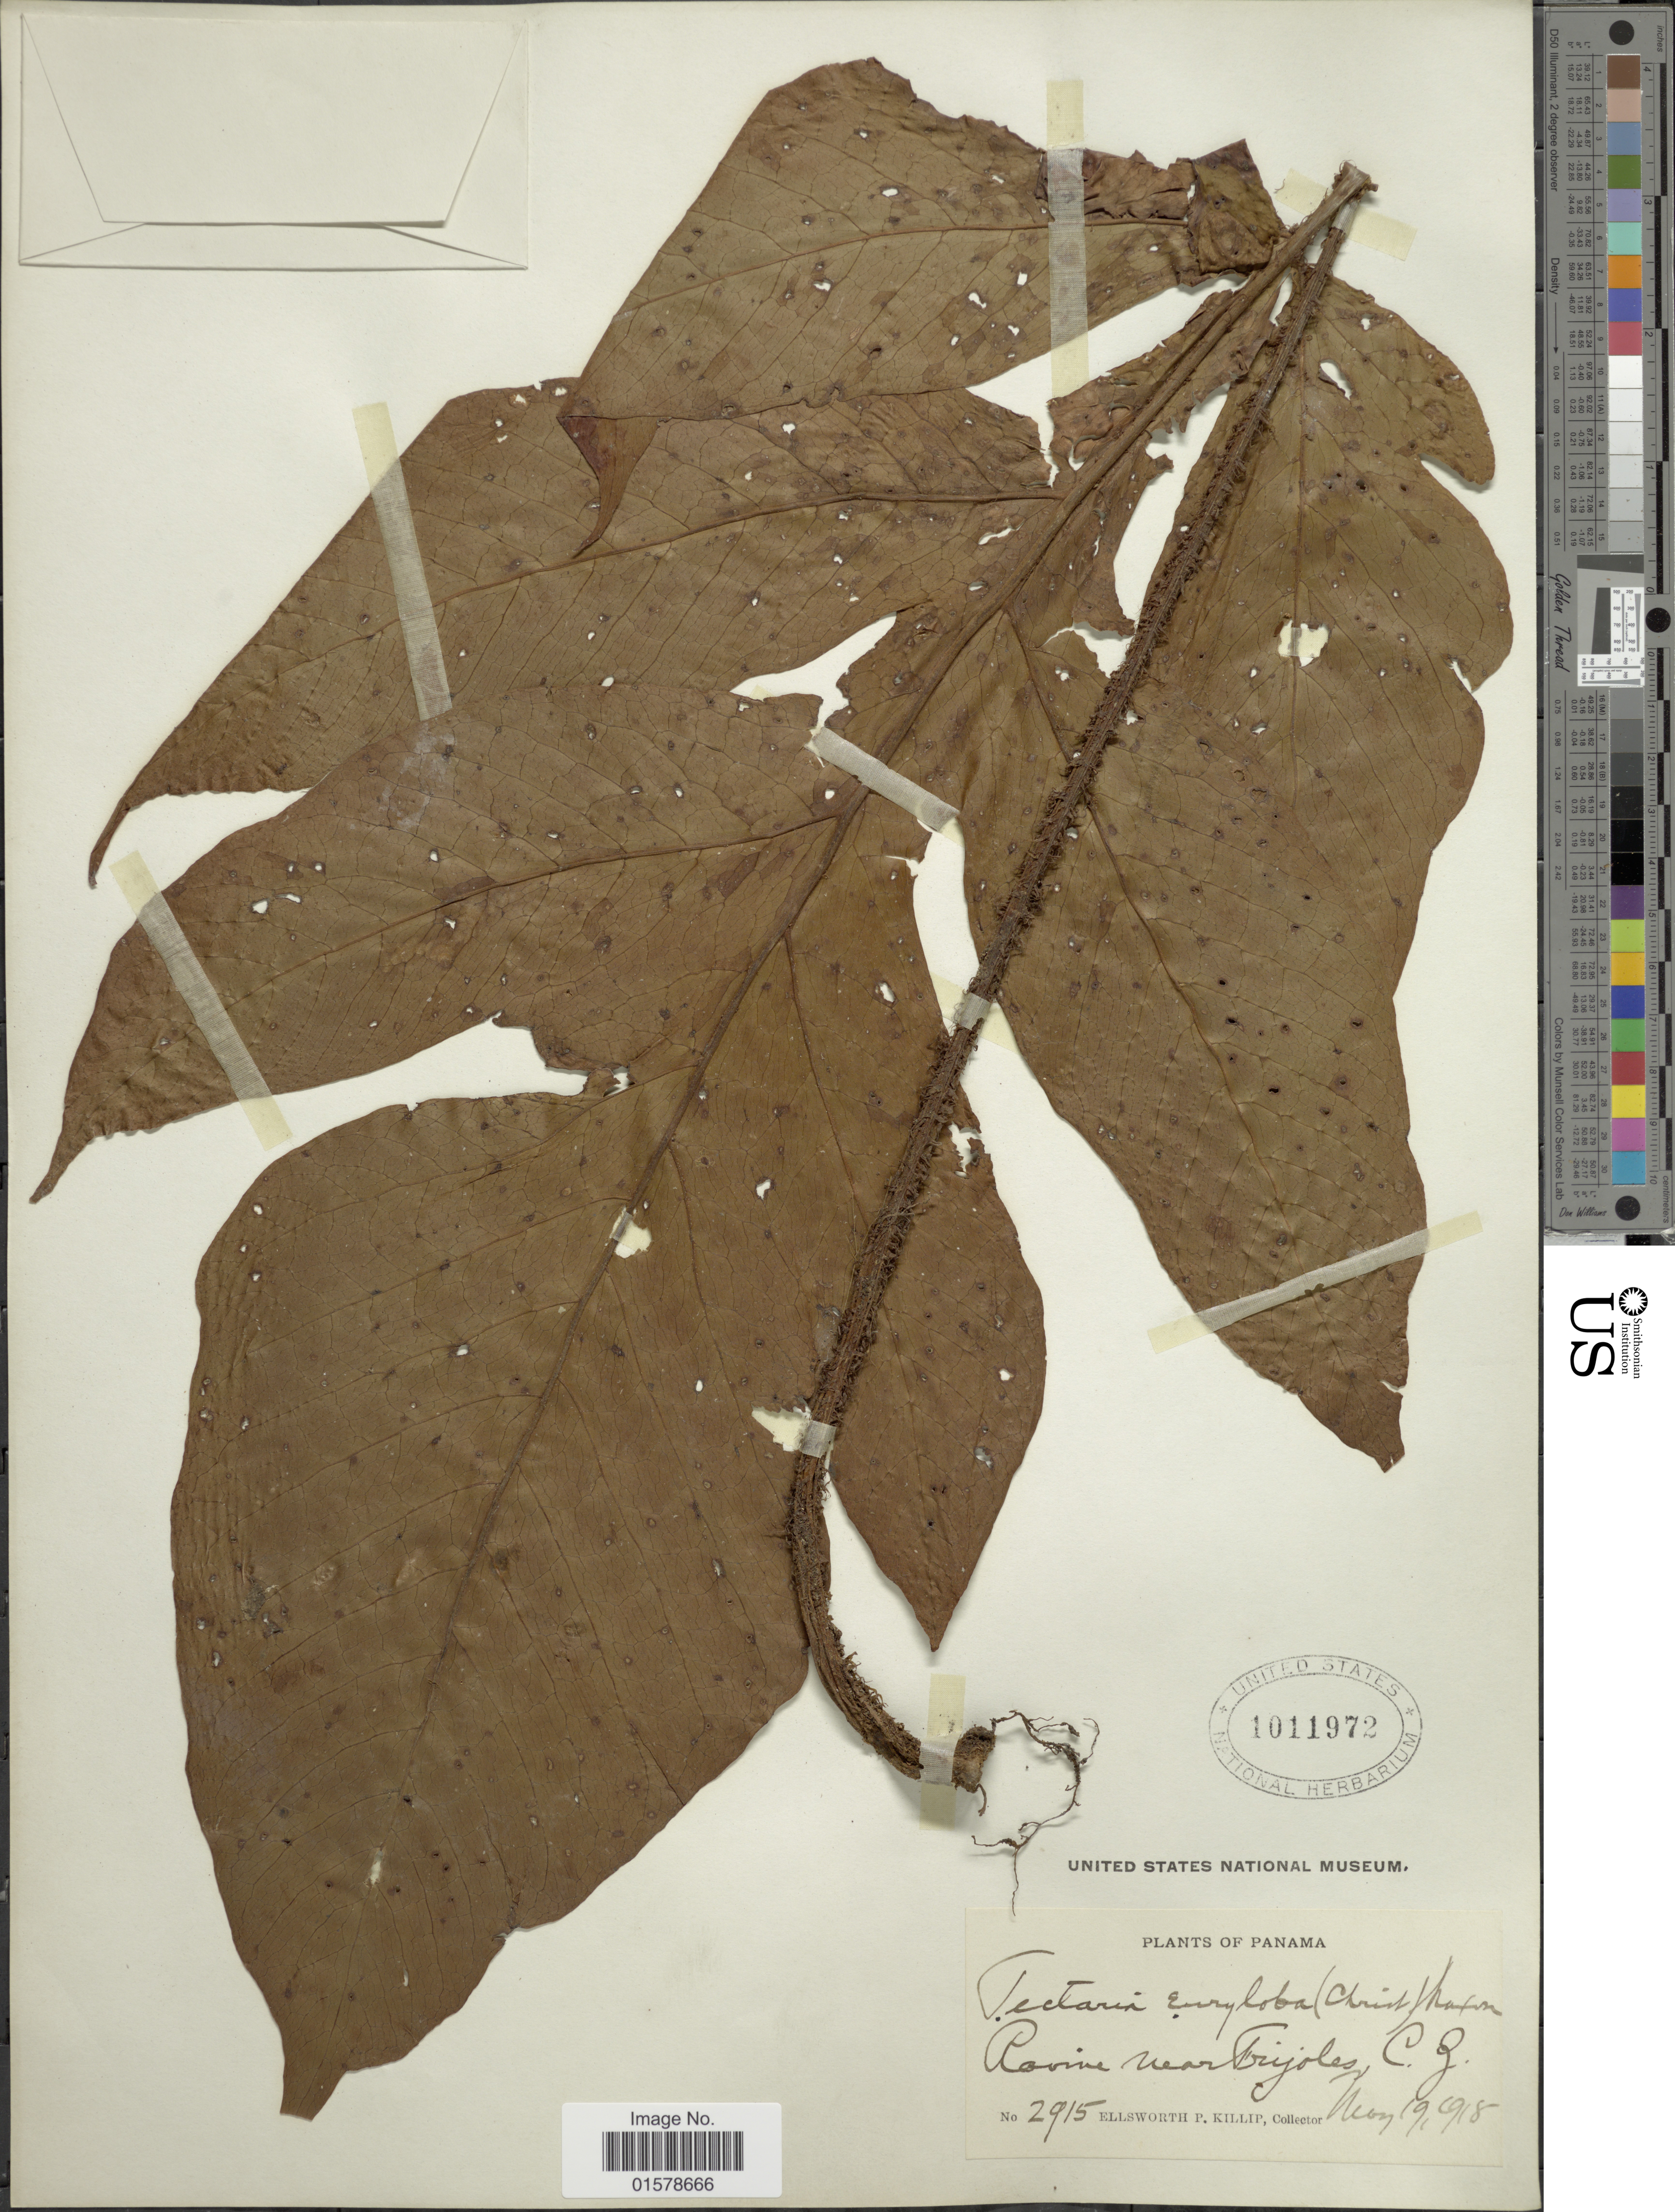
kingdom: Plantae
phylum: Tracheophyta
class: Polypodiopsida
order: Polypodiales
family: Tectariaceae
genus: Tectaria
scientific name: Tectaria nicotianifolia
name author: (Baker) C. Chr.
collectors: E. P. Killip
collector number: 2915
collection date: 1918-05-19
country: Panama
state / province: Colón / Panamá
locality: Ravine near Frijoles C. Z.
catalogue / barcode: US 1011972